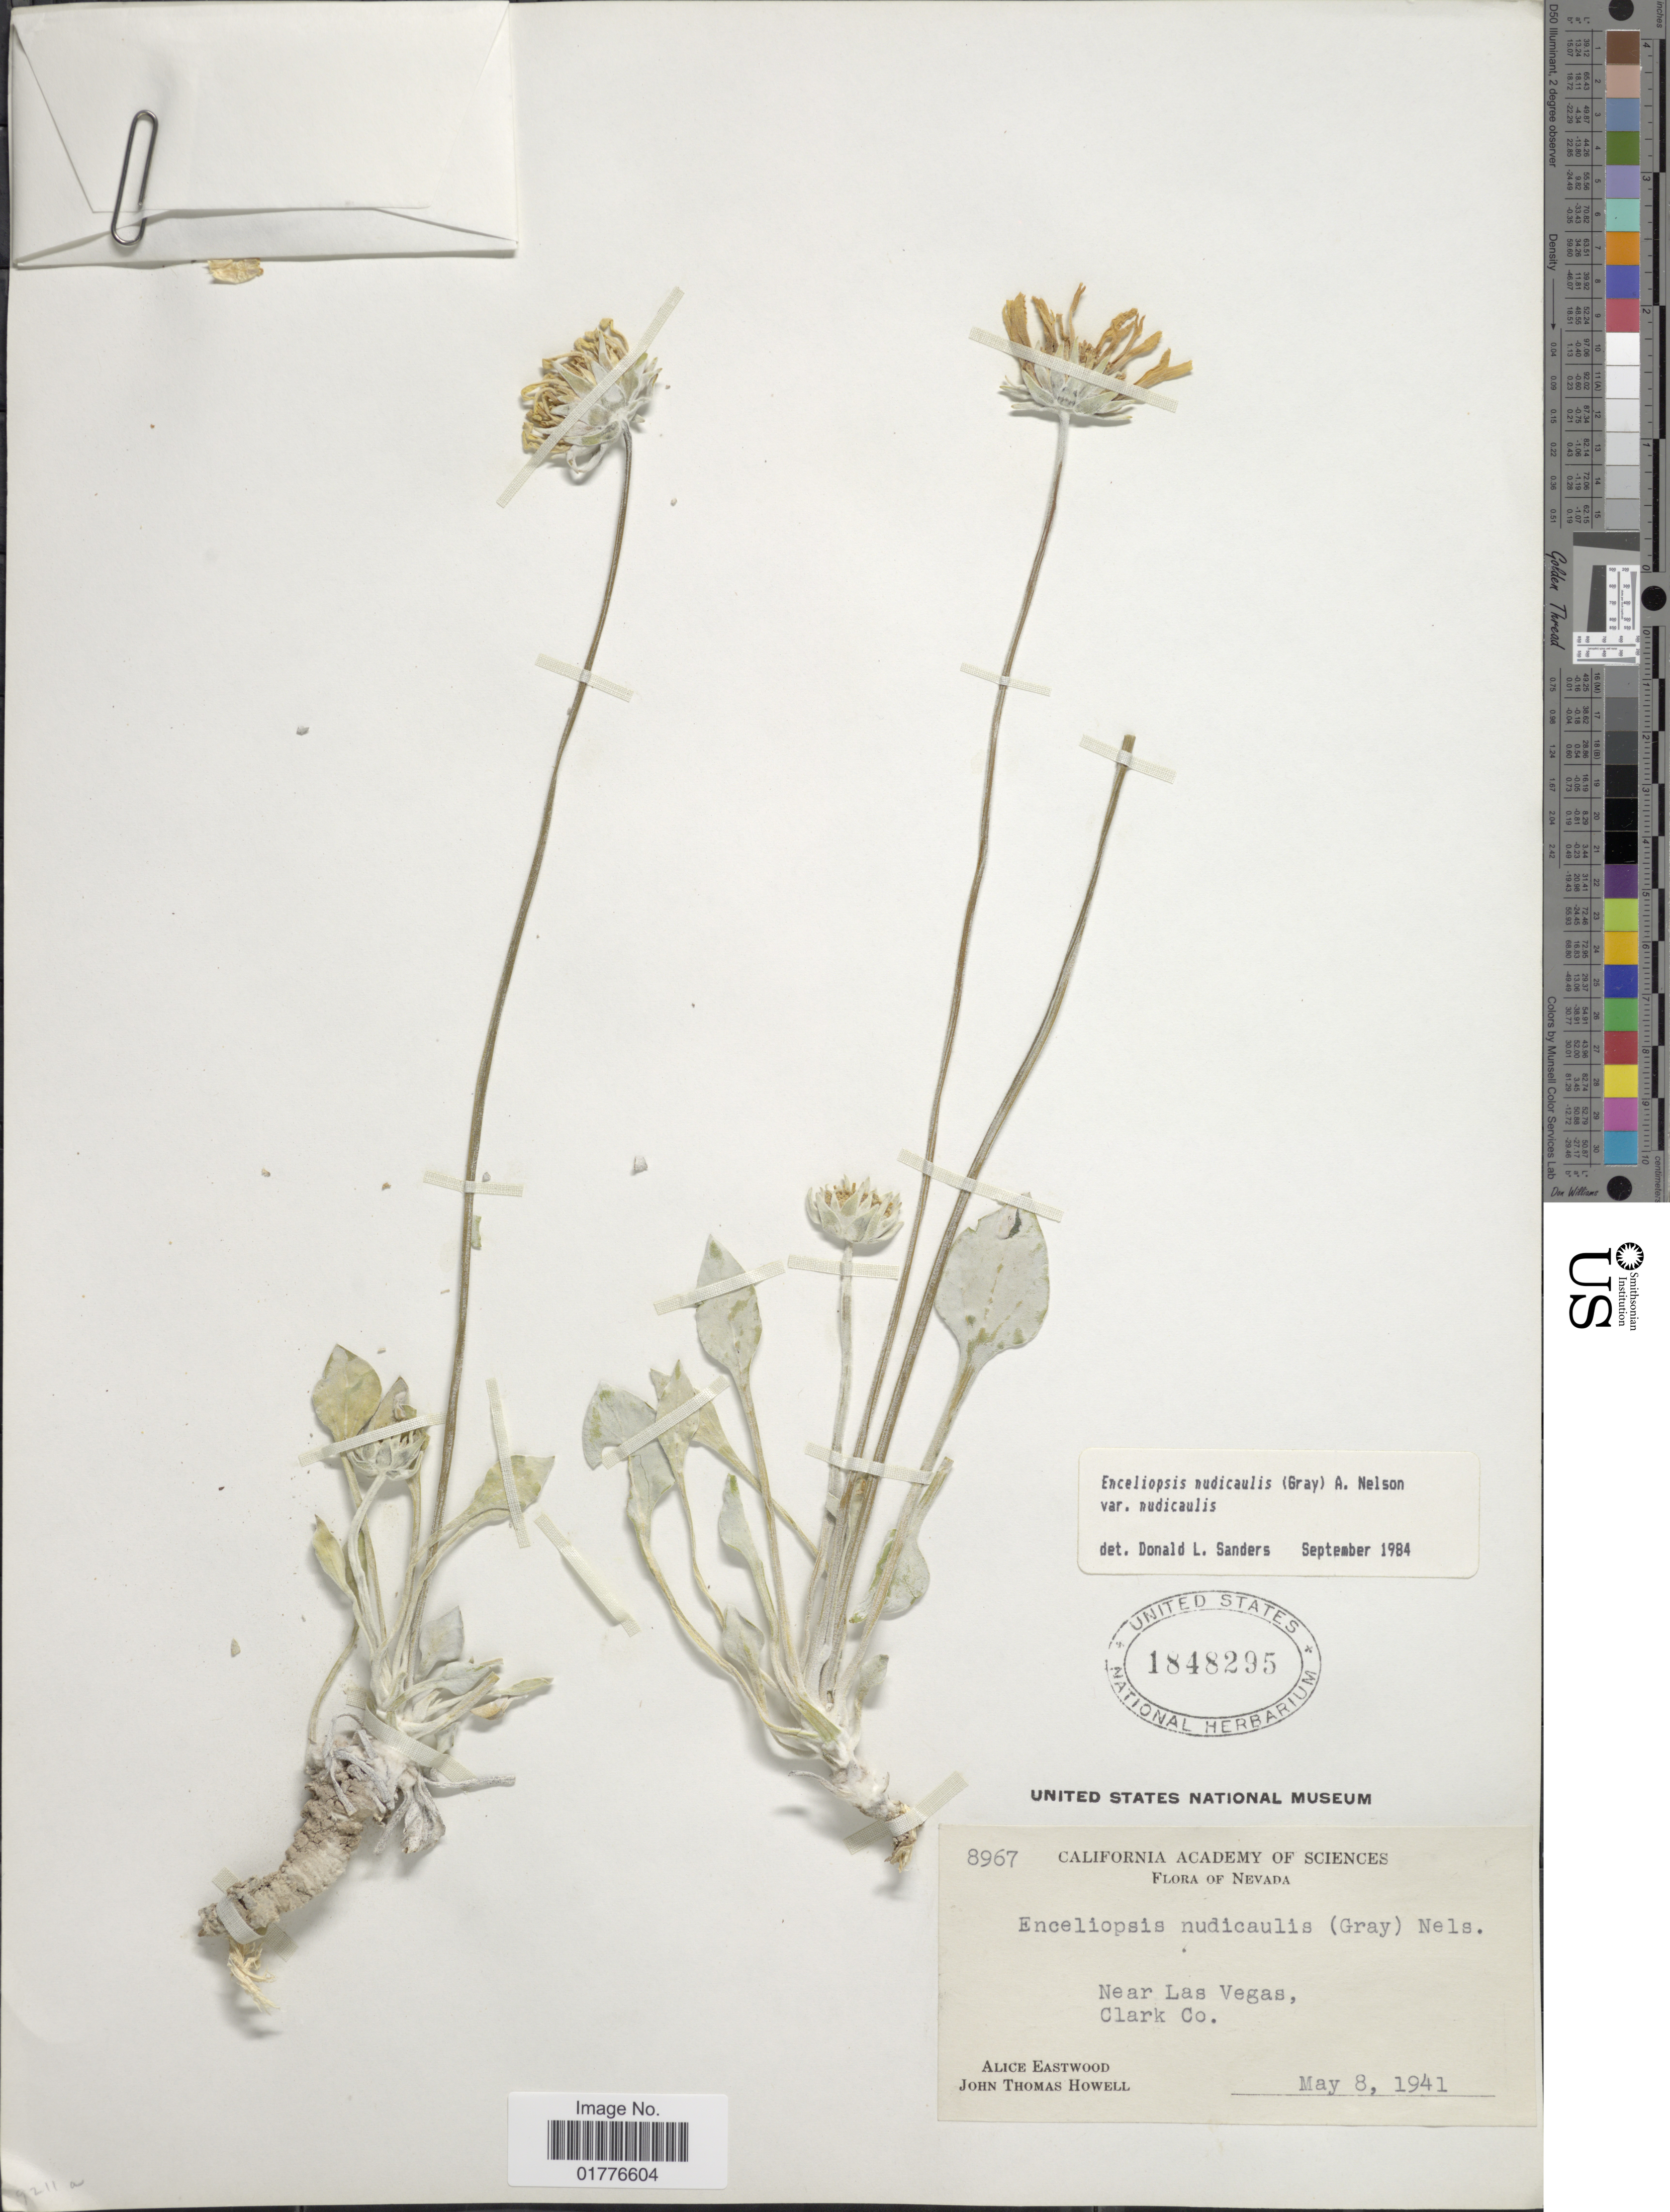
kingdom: Plantae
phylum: Tracheophyta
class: Magnoliopsida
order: Asterales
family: Asteraceae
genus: Enceliopsis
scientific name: Enceliopsis nudicaulis var. nudicaulis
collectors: A. Eastwood & J. T. Howell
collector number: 8967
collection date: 1941-05-08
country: United States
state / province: Nevada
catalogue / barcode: US 1848295